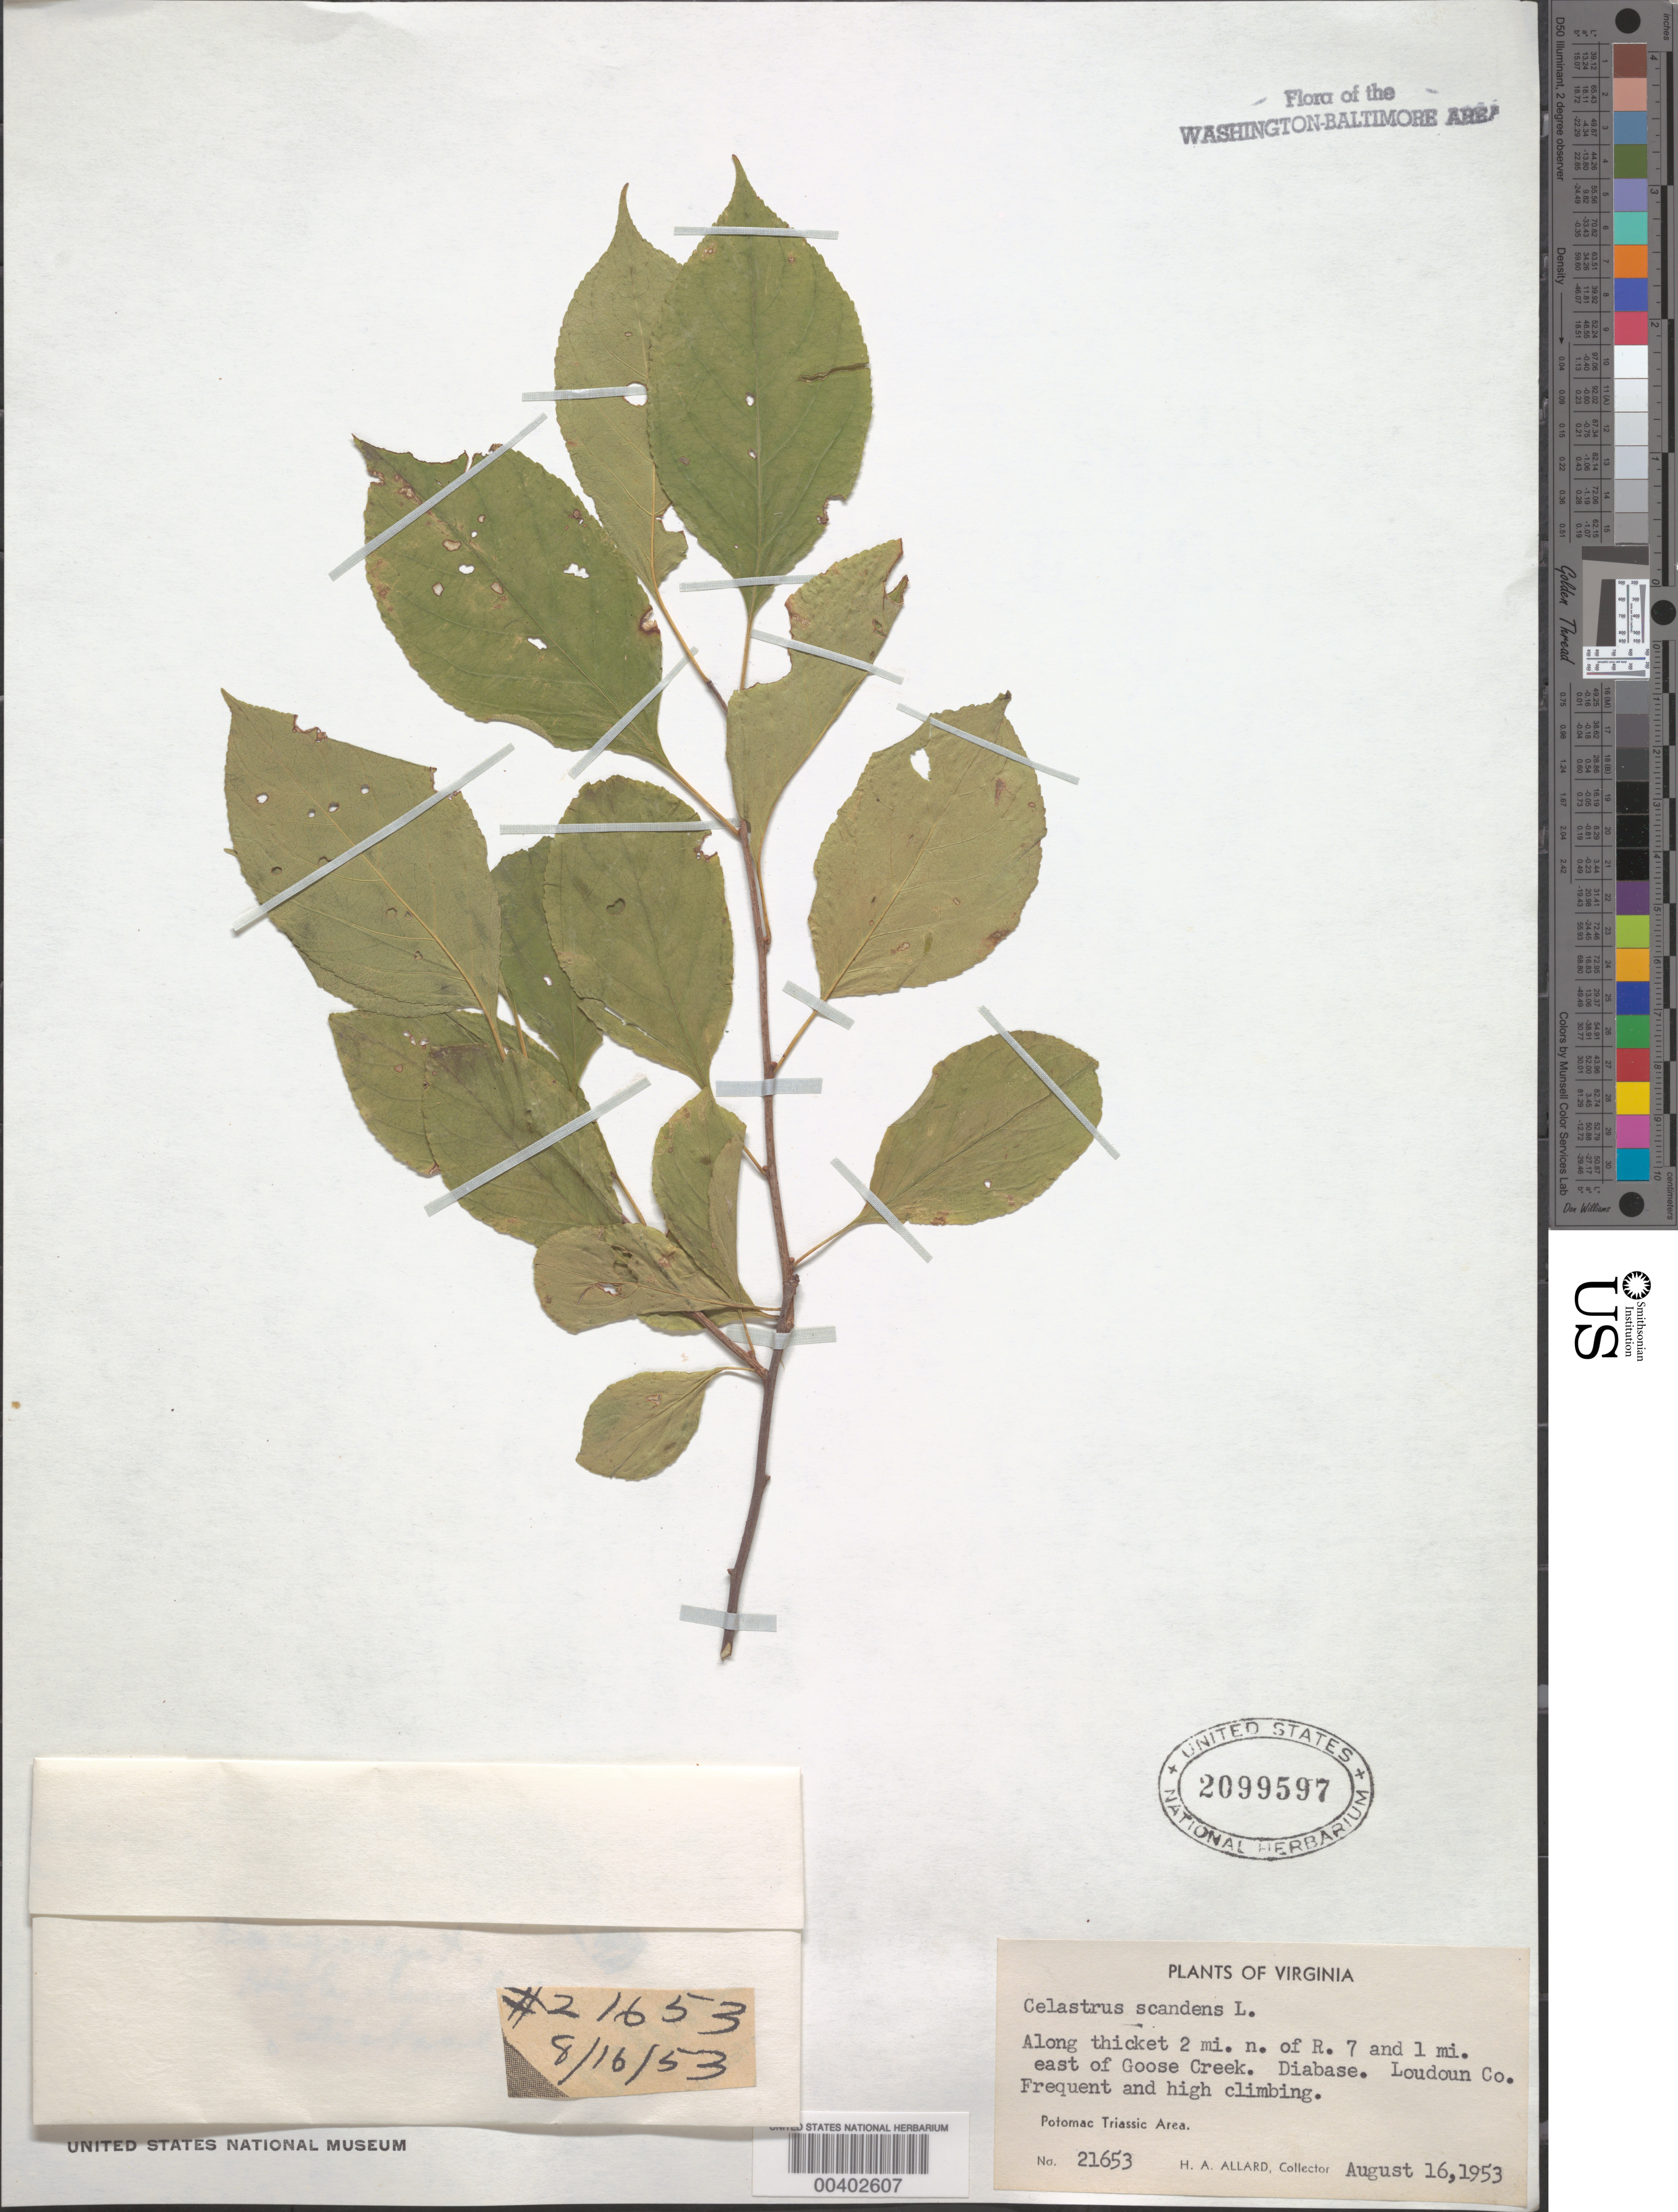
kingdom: Plantae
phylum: Tracheophyta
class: Magnoliopsida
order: Celastrales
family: Celastraceae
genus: Celastrus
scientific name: Celastrus scandens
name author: L.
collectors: H. A. Allard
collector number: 21653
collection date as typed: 16 Aug 1953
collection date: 1953-08-16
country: United States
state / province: Virginia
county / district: Loudoun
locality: North of Route 7 and east of Goose Creek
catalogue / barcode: US 2099597